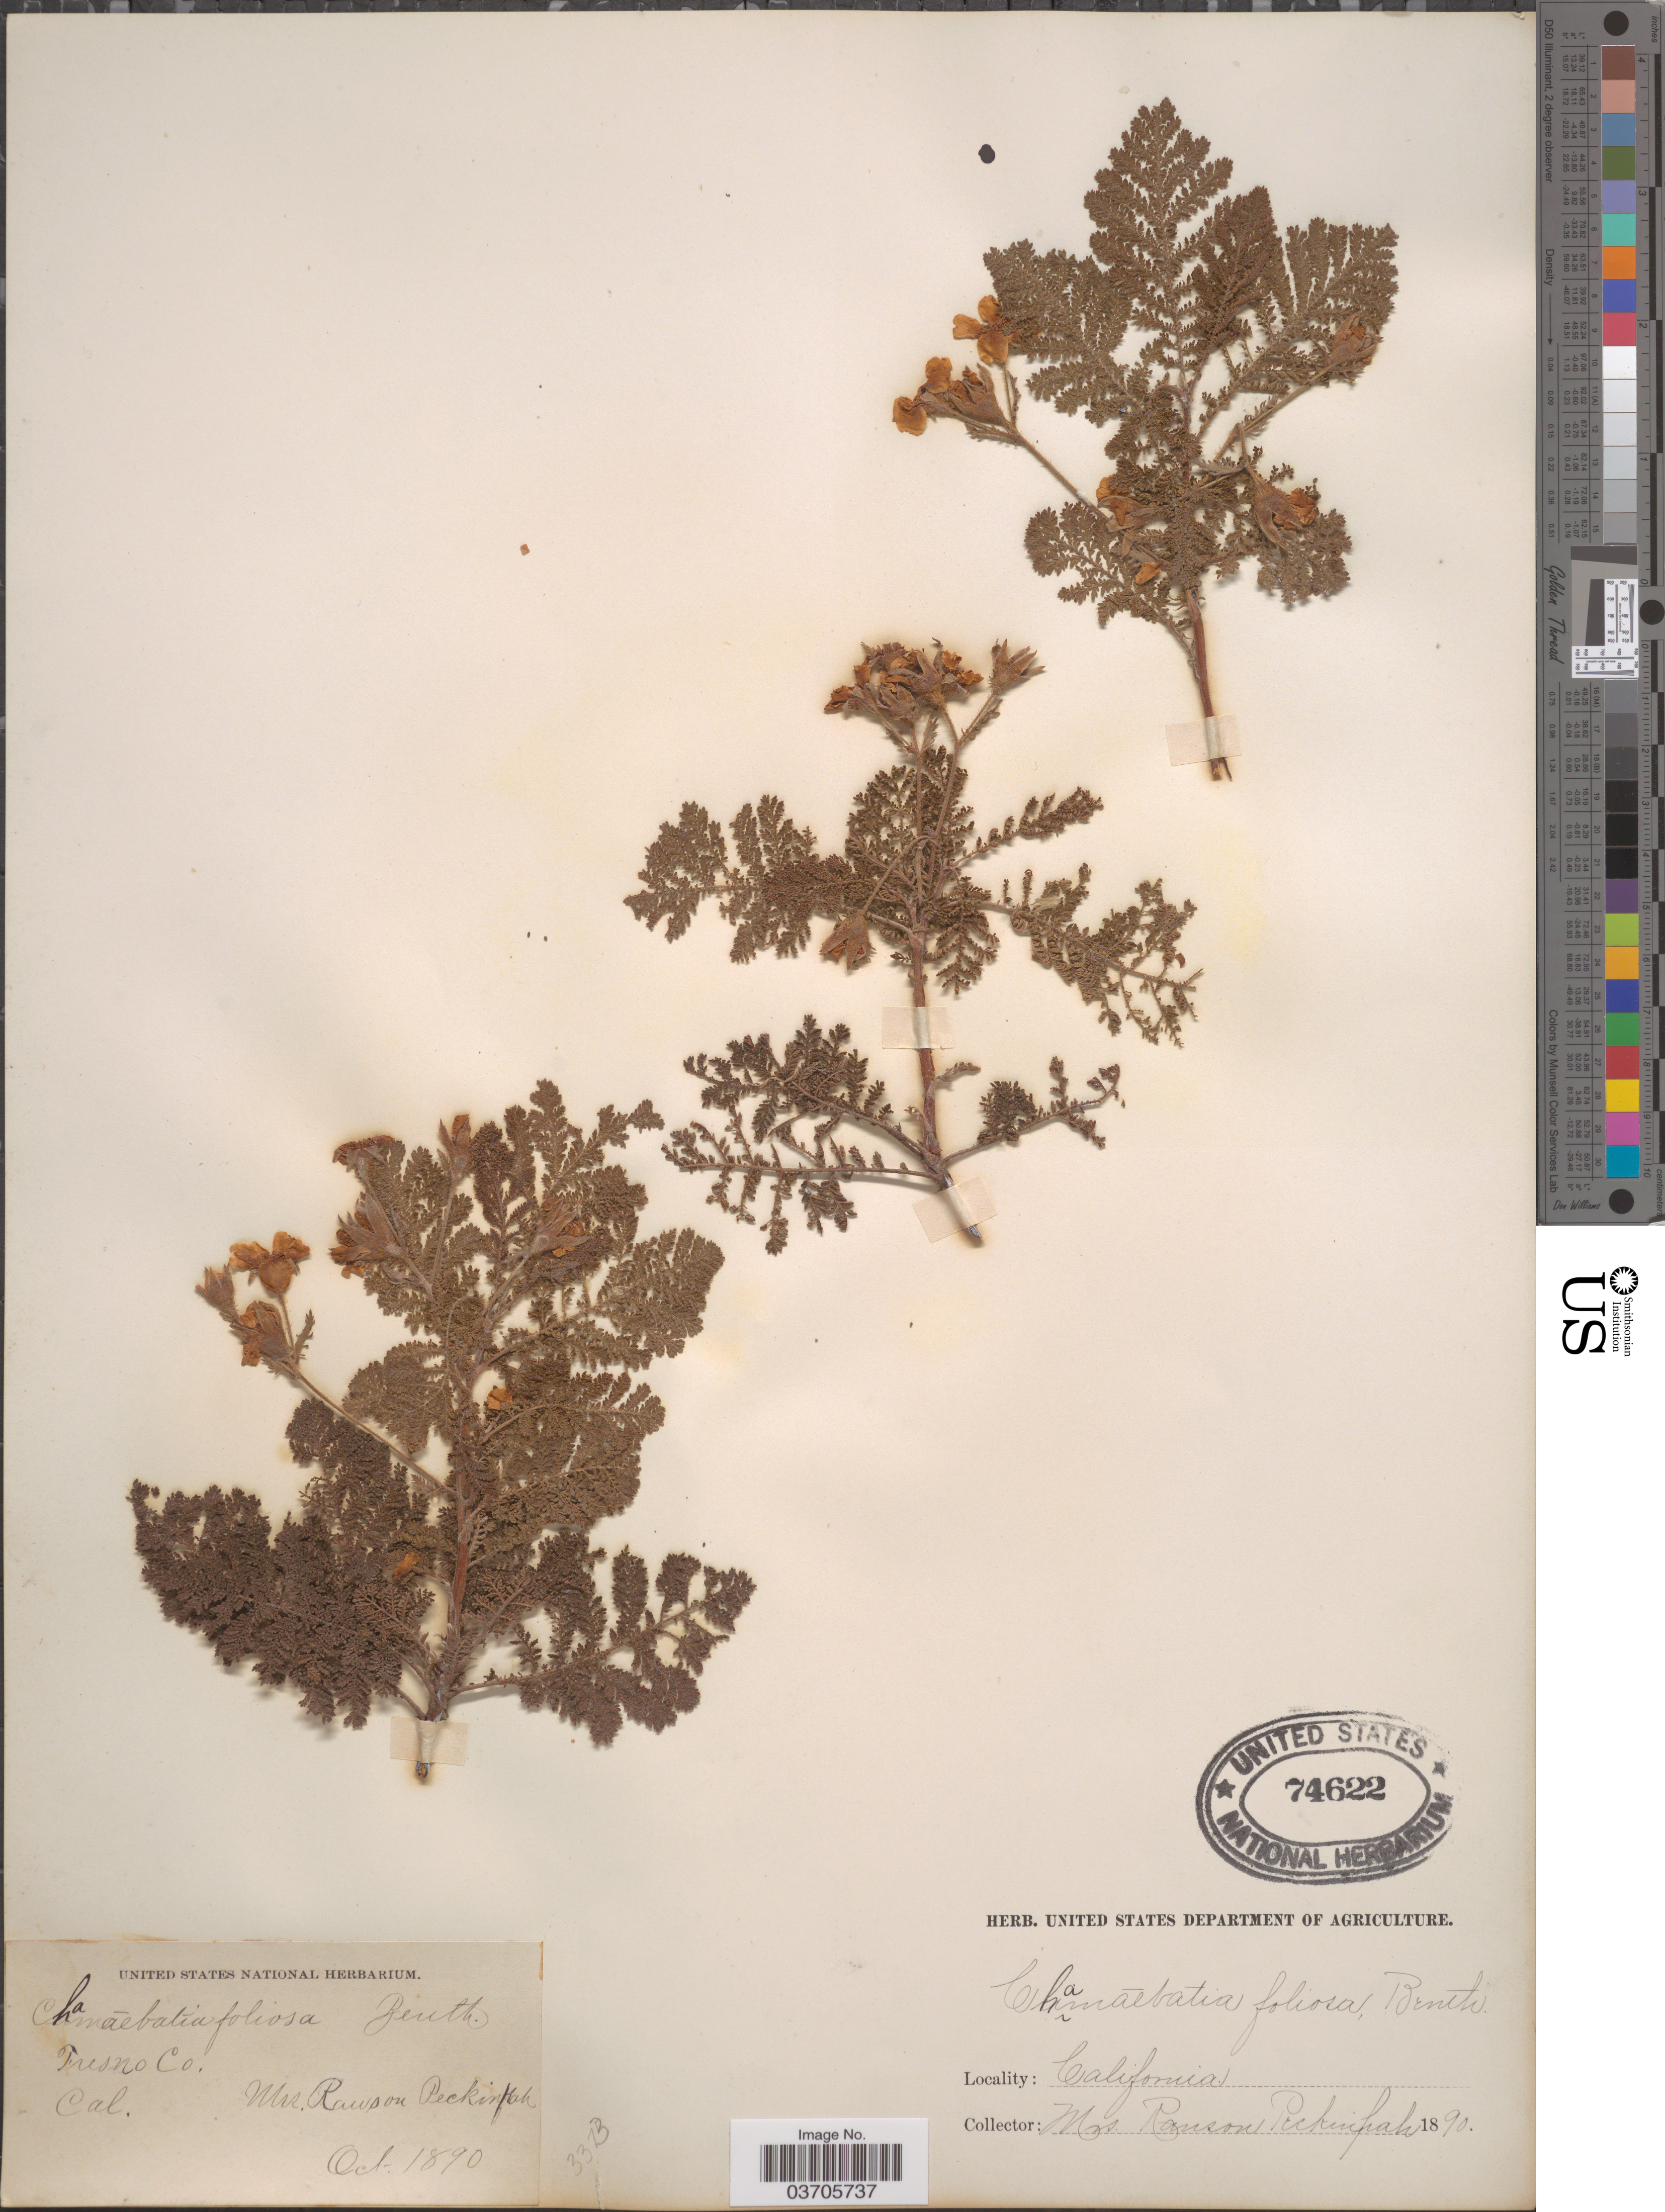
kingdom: Plantae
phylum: Tracheophyta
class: Magnoliopsida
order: Rosales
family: Rosaceae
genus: Chamaebatia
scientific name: Chamaebatia foliolosa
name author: Benth.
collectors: R. Peckinpah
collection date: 1890-10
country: United States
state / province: California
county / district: Fresno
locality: Fresno Co.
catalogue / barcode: US 74622